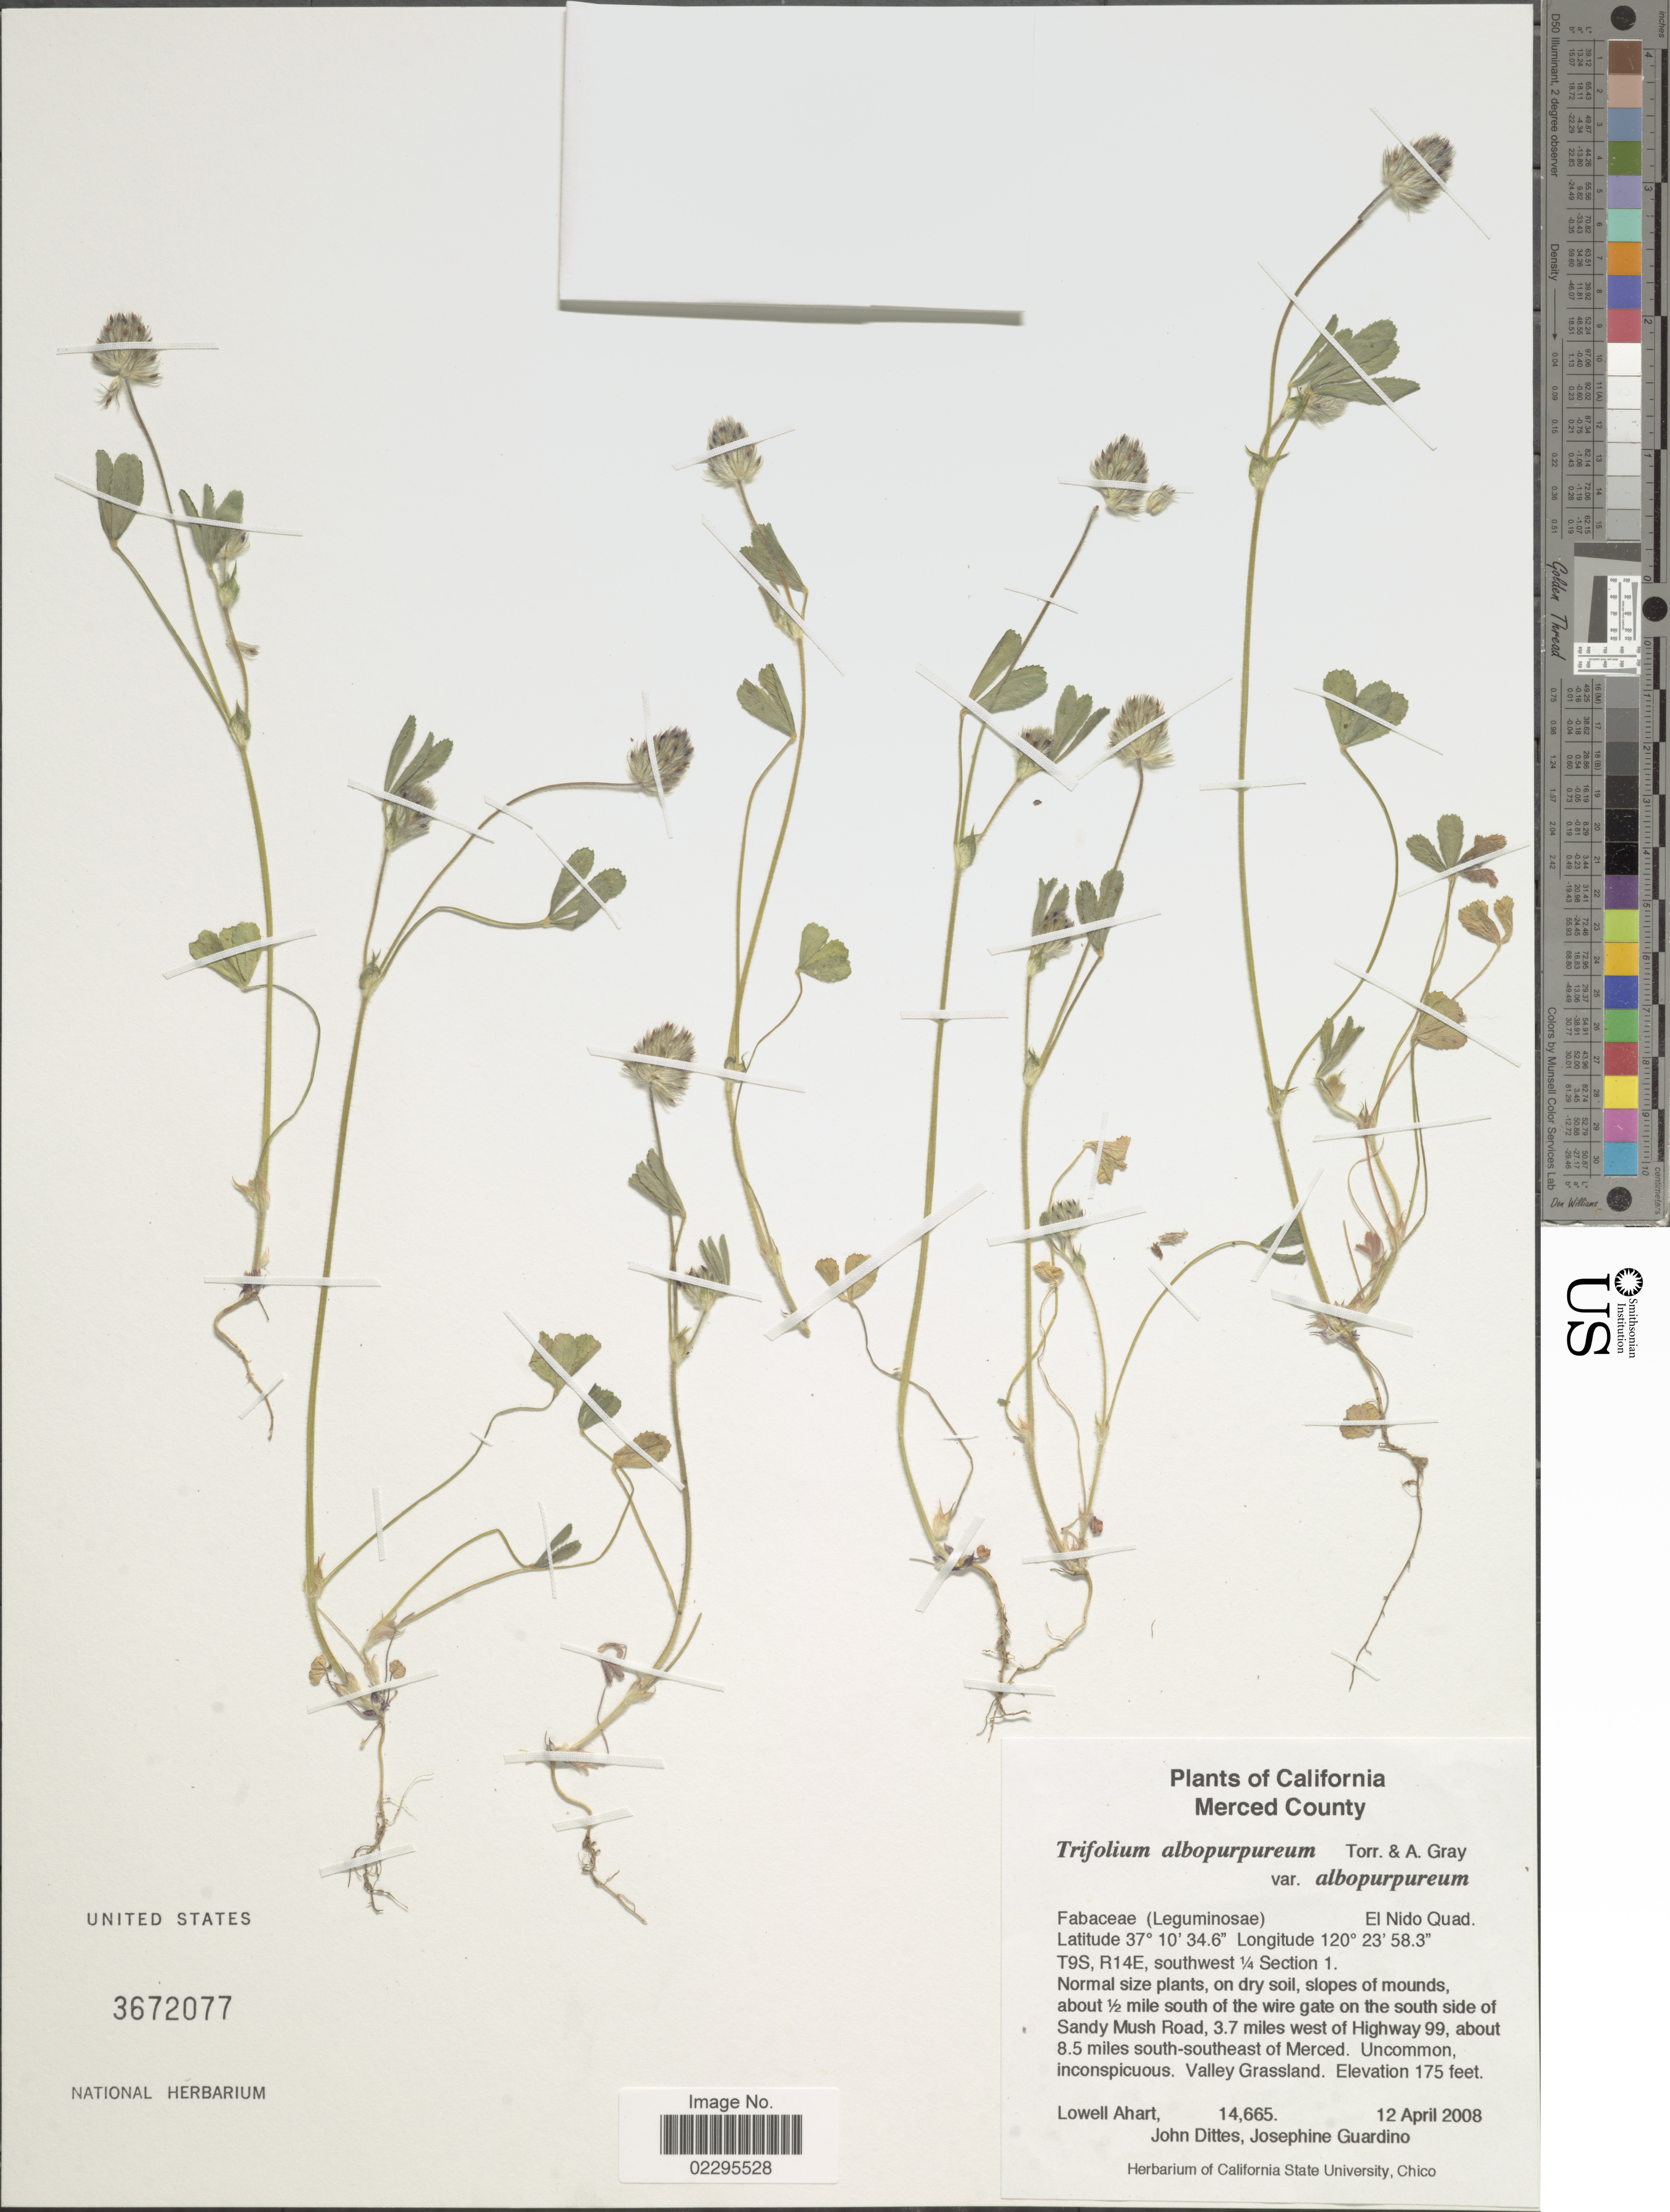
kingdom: Plantae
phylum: Tracheophyta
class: Magnoliopsida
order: Fabales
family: Fabaceae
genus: Trifolium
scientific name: Trifolium albopurpureum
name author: Torr. & A. Gray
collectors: L. Ahart, J. Dittes & J. Guardino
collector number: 14665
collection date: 2008-04-12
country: United States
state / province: California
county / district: Merced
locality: Merced County. T9S, R14E, southwest ¼ Section 1. about ½ mile south of the wire gate on the south side of Sandy Mush Road, 3.7 miles west of Highway 99, about 8.5 miles south-southeast of Merced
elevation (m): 53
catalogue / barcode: US 3672077